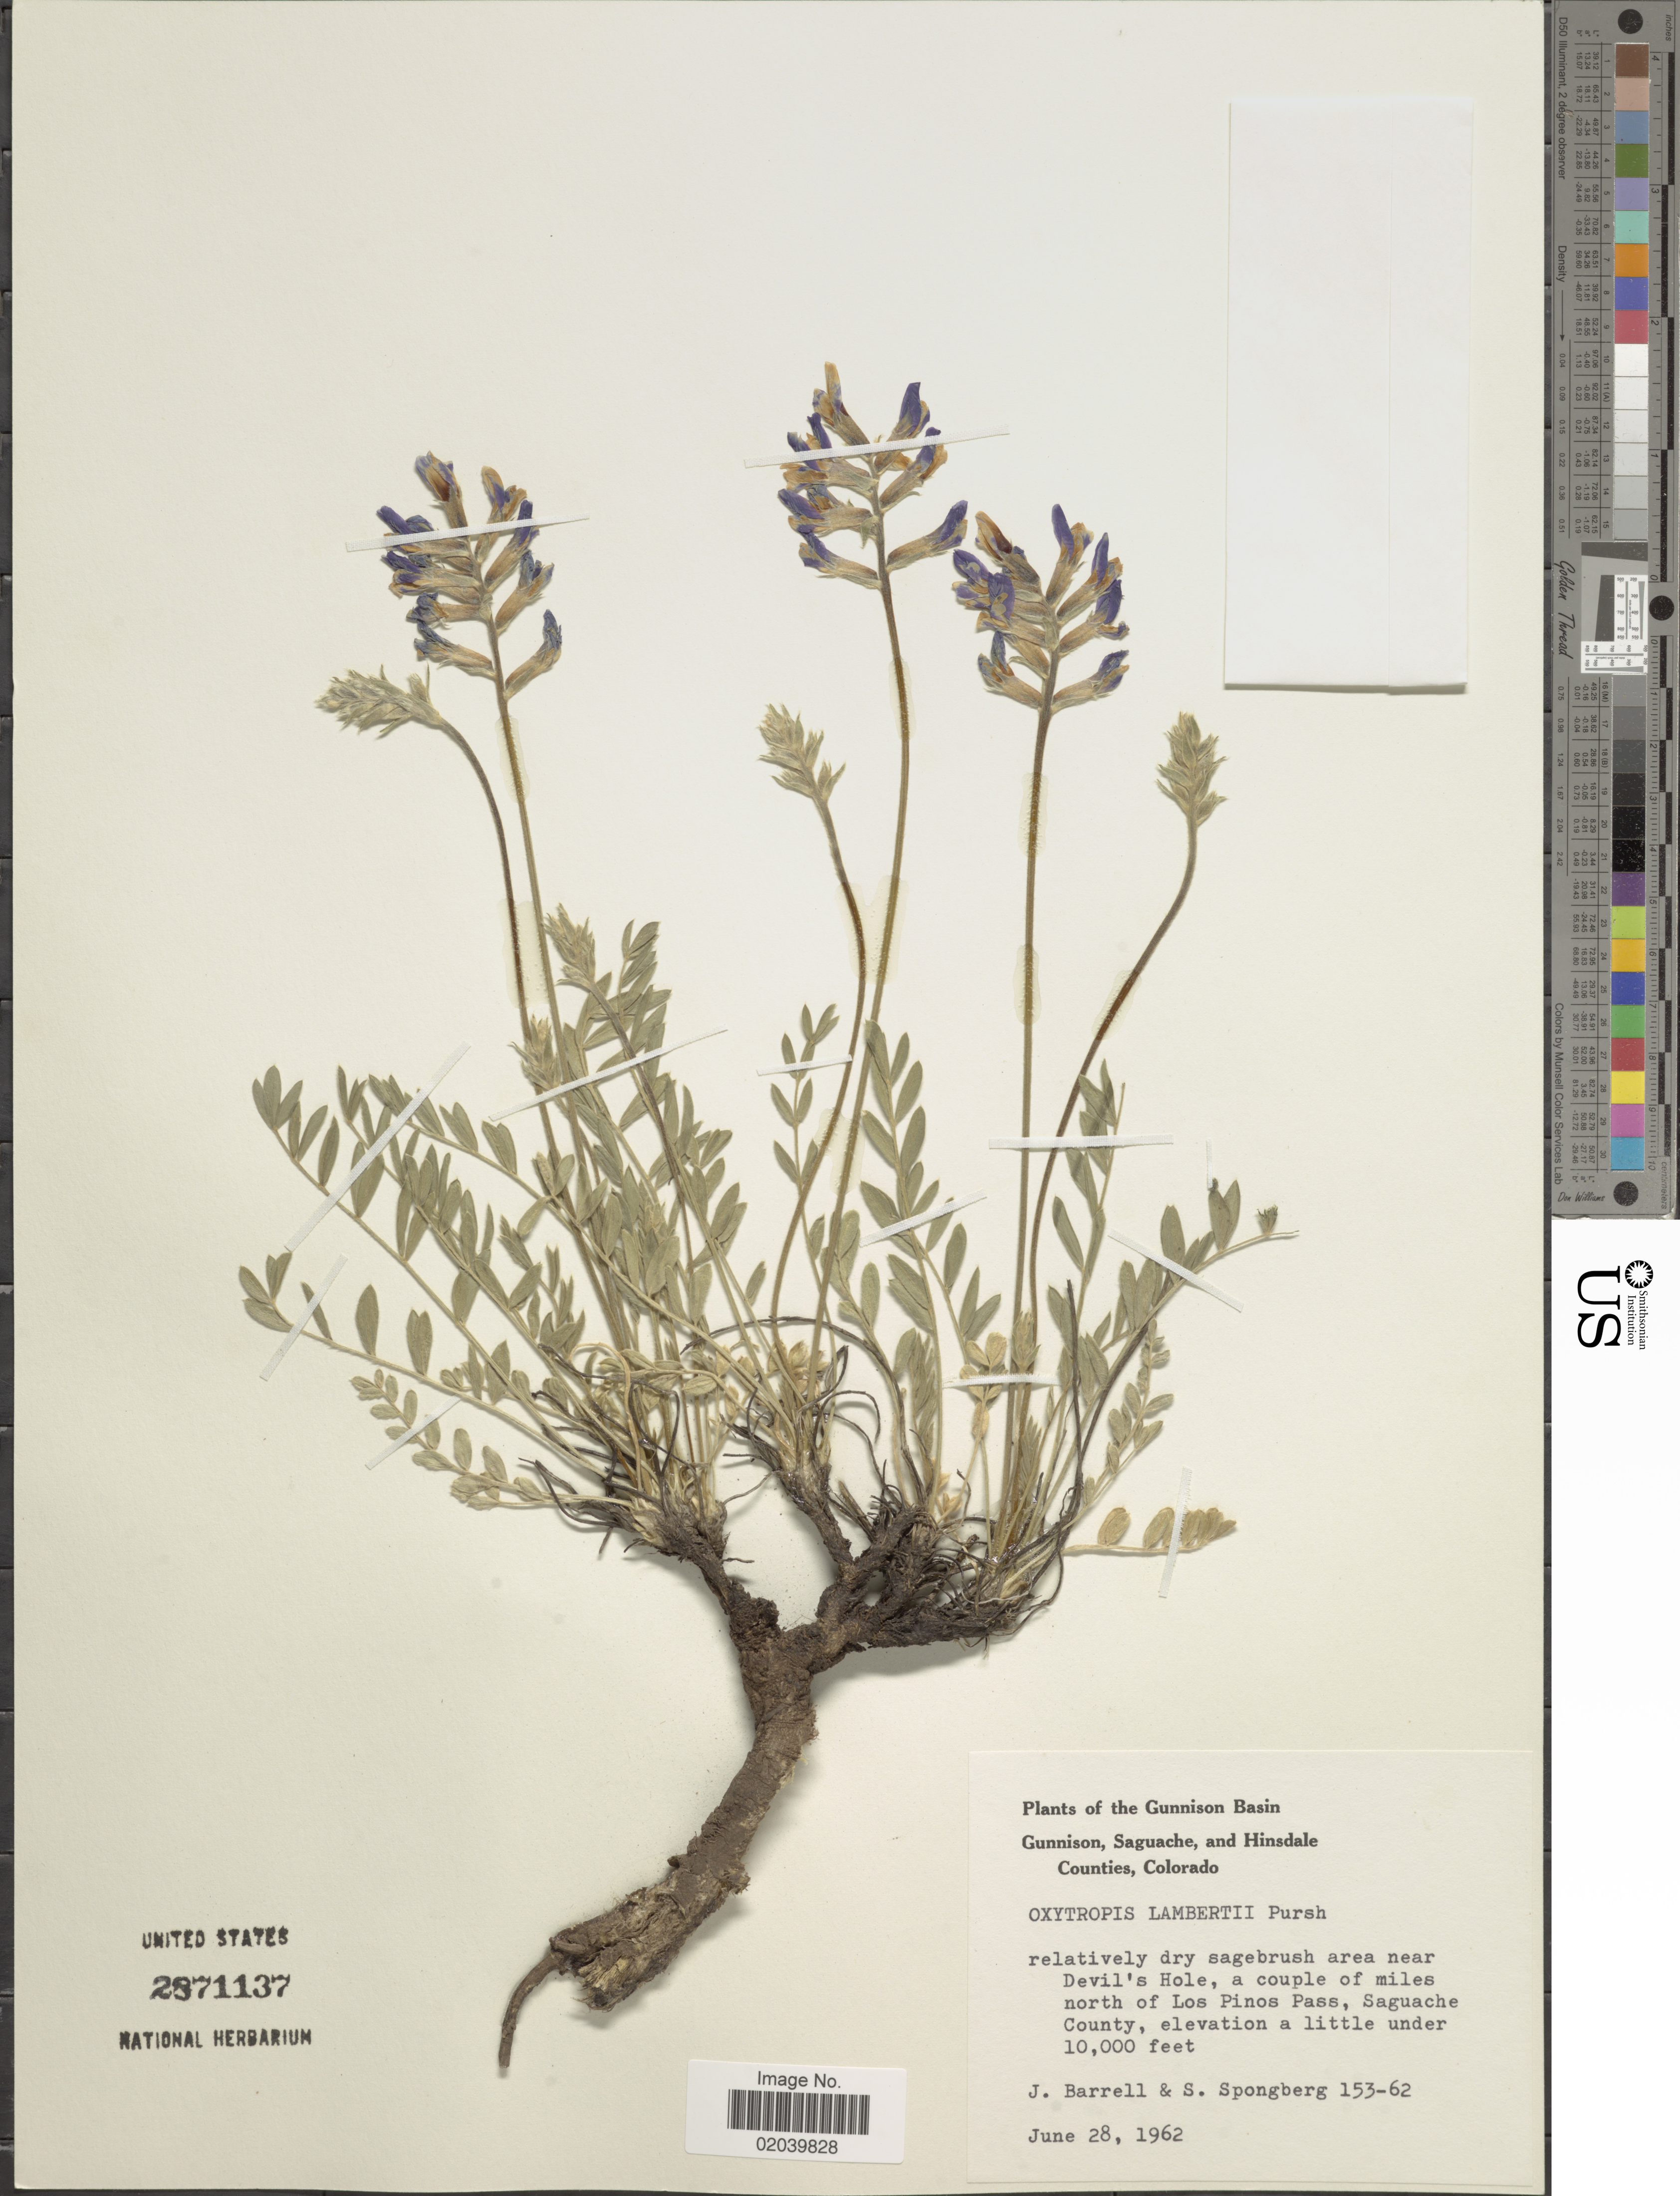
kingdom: Plantae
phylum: Tracheophyta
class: Magnoliopsida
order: Fabales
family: Fabaceae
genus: Oxytropis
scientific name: Oxytropis lambertii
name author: Pursh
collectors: J. Barrell & S. A.Spongberg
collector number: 153-62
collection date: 1962-06-28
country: United States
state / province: Colorado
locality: Gunnison Basin. Gunnison, Saguache, and Hinsdale Counties, Colorado. Relatively dry sagebrush area near Devil's Hole, a couple of miles north of Los Pinos Pass, Saguache County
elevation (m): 3048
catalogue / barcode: US 2871137